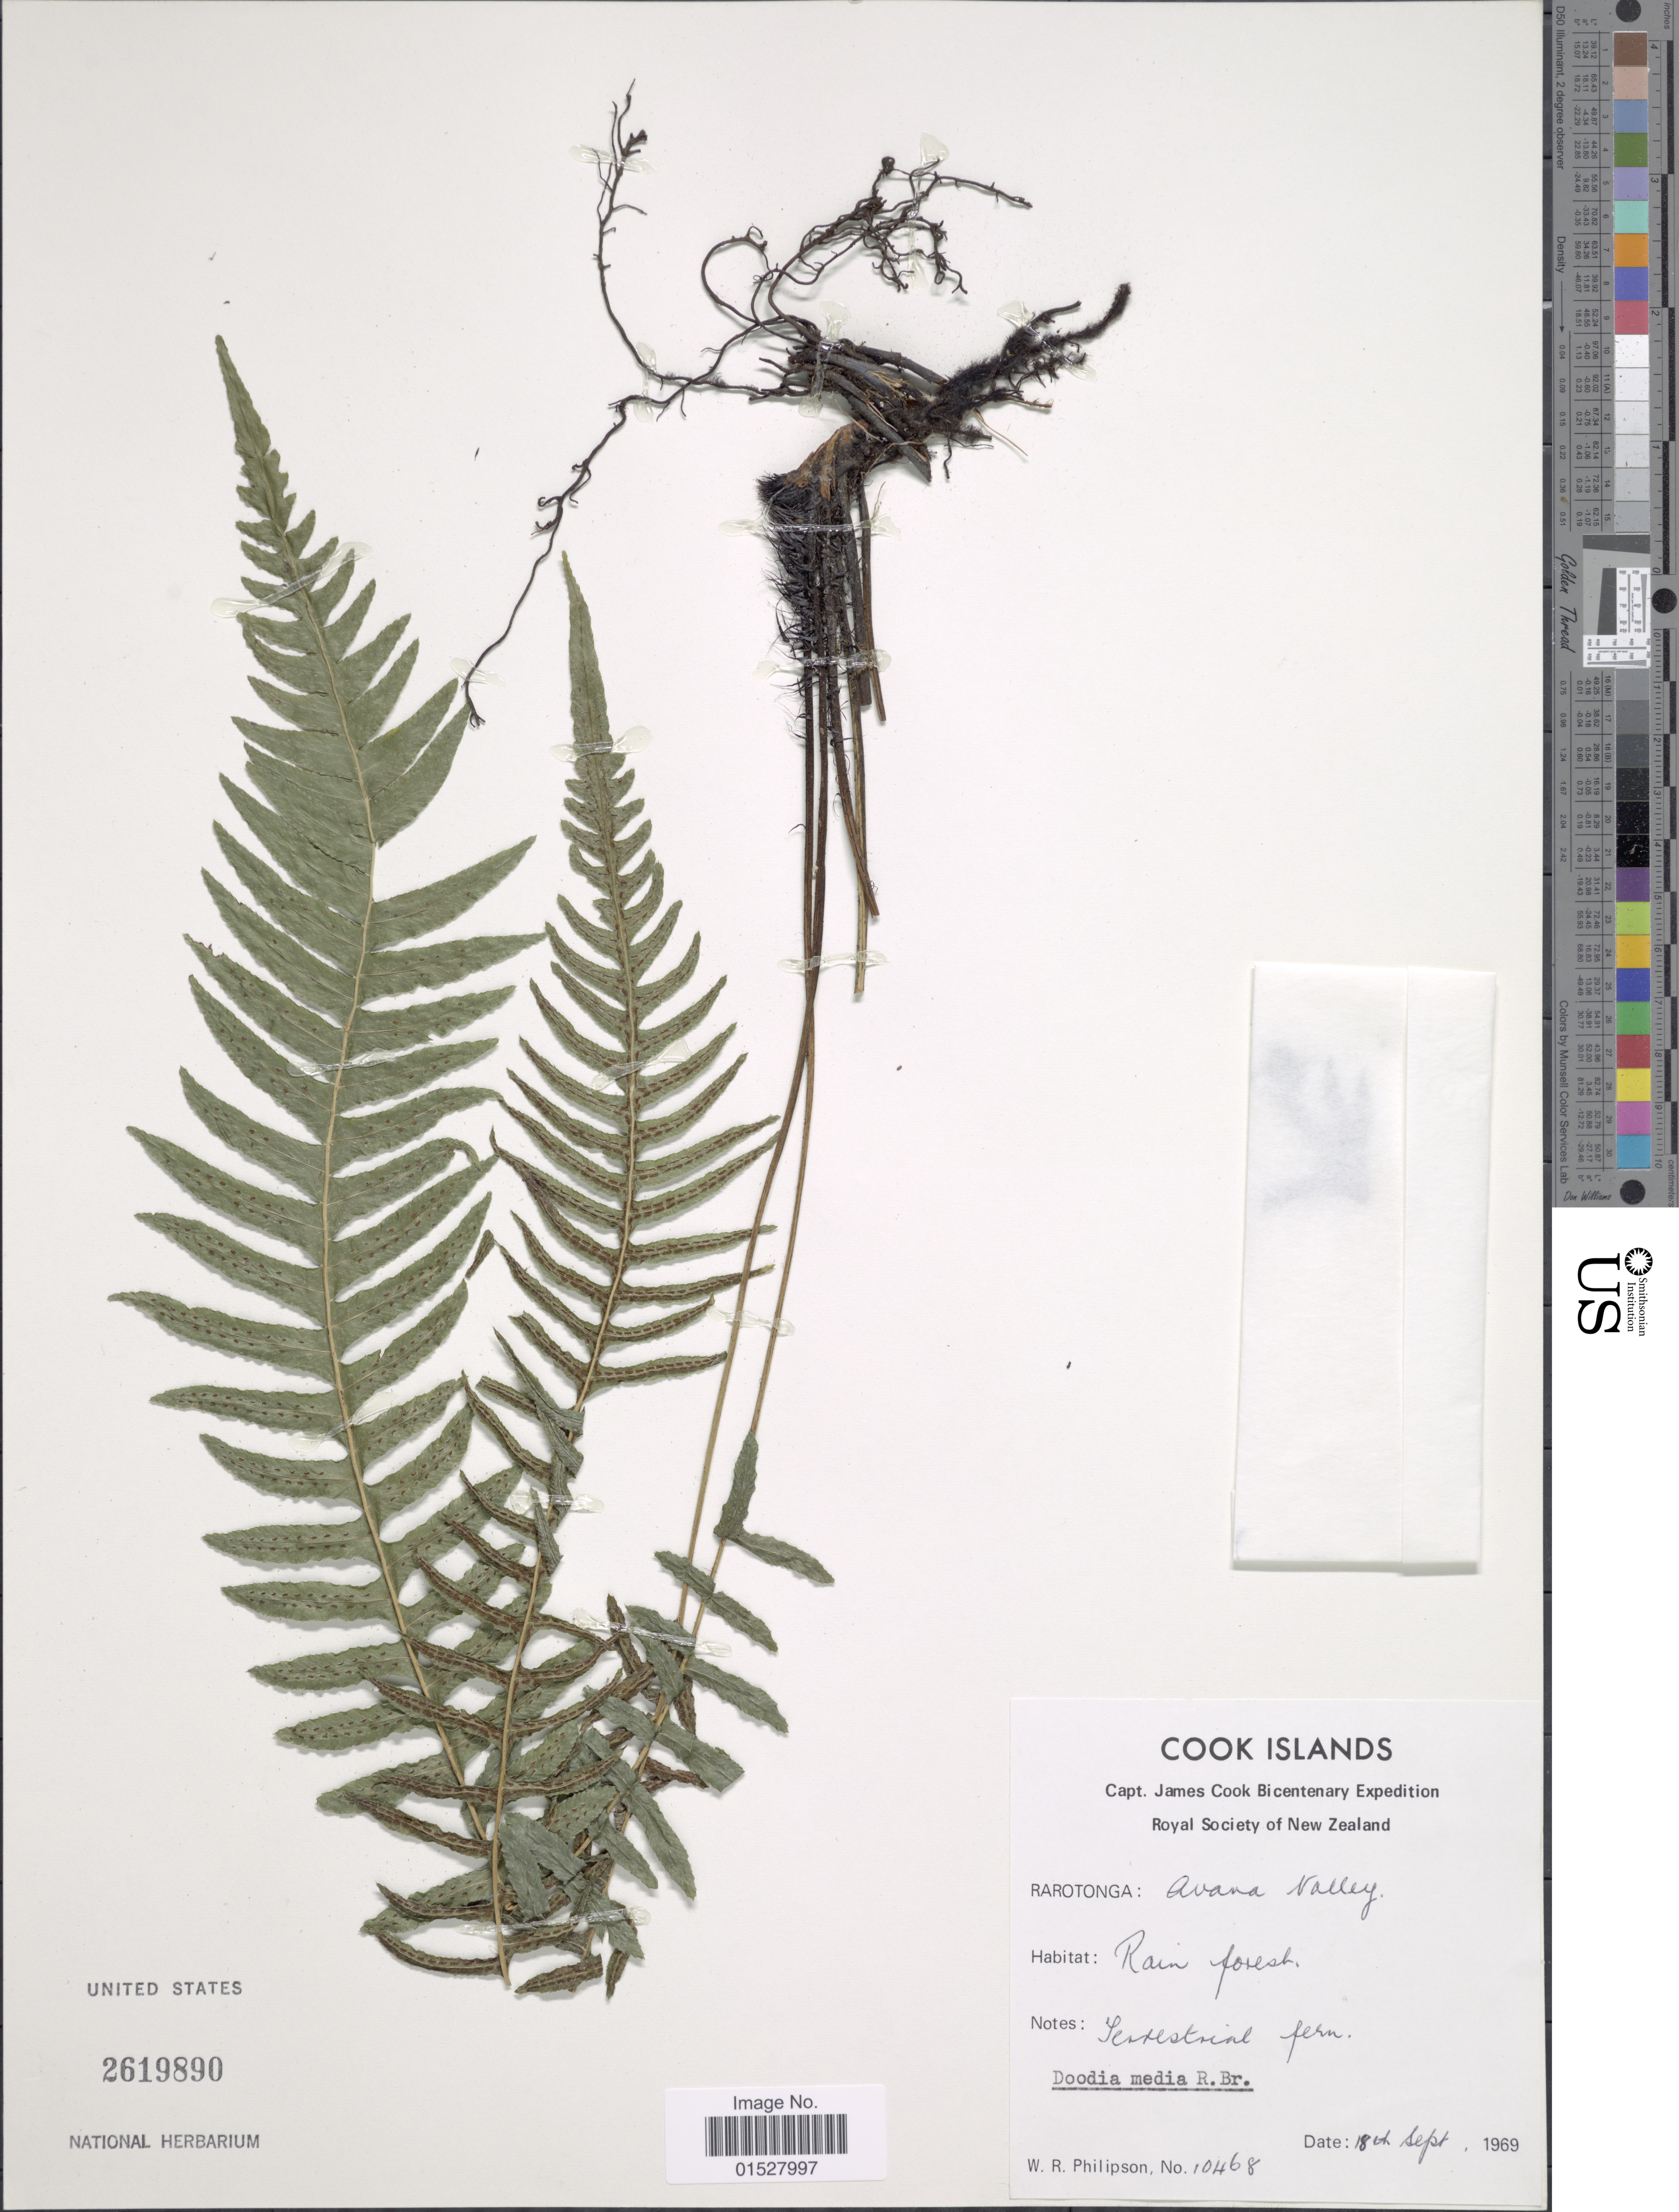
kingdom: Plantae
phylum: Tracheophyta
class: Polypodiopsida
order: Polypodiales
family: Blechnaceae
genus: Blechnum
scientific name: Blechnum medium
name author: (R. Br.) Christenh.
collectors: W. R. Philipson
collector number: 10468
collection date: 1969-09-18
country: Cook Islands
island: Rarotonga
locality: Rarotonga: Avana Valley.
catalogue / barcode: US 2619890